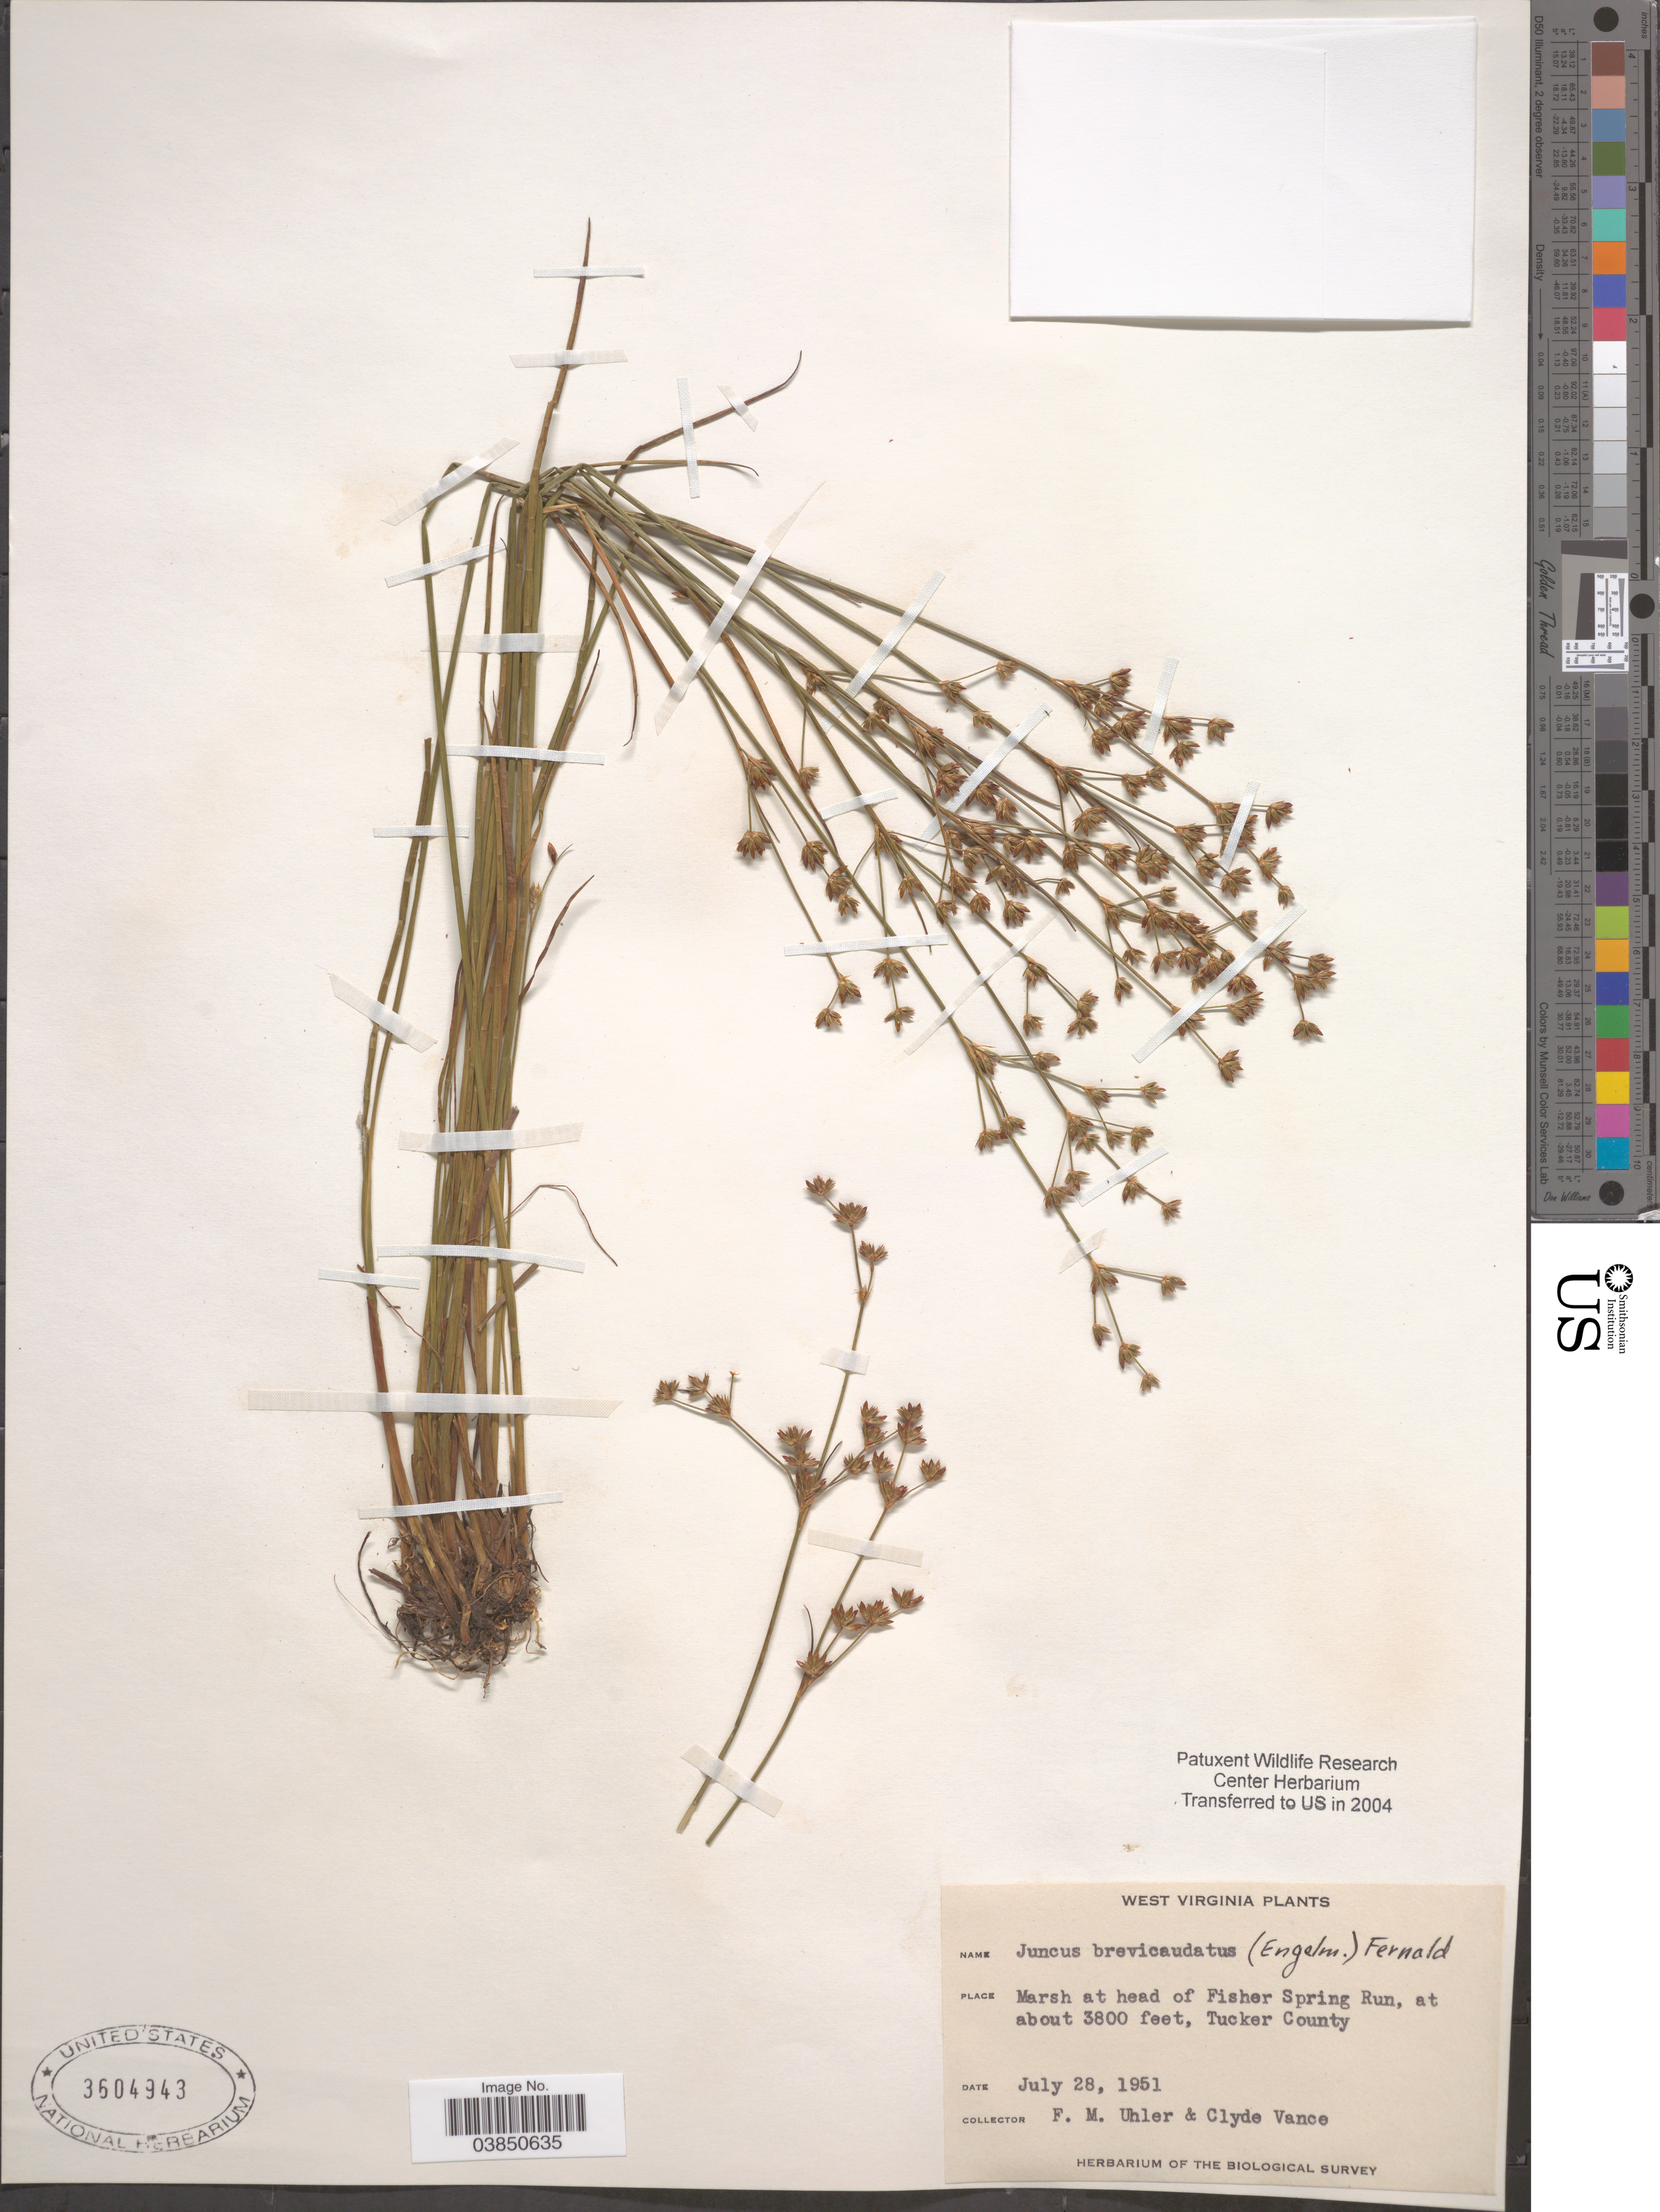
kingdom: Plantae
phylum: Tracheophyta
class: Liliopsida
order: Poales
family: Juncaceae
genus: Juncus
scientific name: Juncus brevicaudatus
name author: (Engelm.) Fernald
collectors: F. M. Uhler & C. Vance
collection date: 1951-07-28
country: United States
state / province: West Virginia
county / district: Tucker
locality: Marsh at head of Fisher Spring Run, Tucker County.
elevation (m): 1158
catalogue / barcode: US 3604943